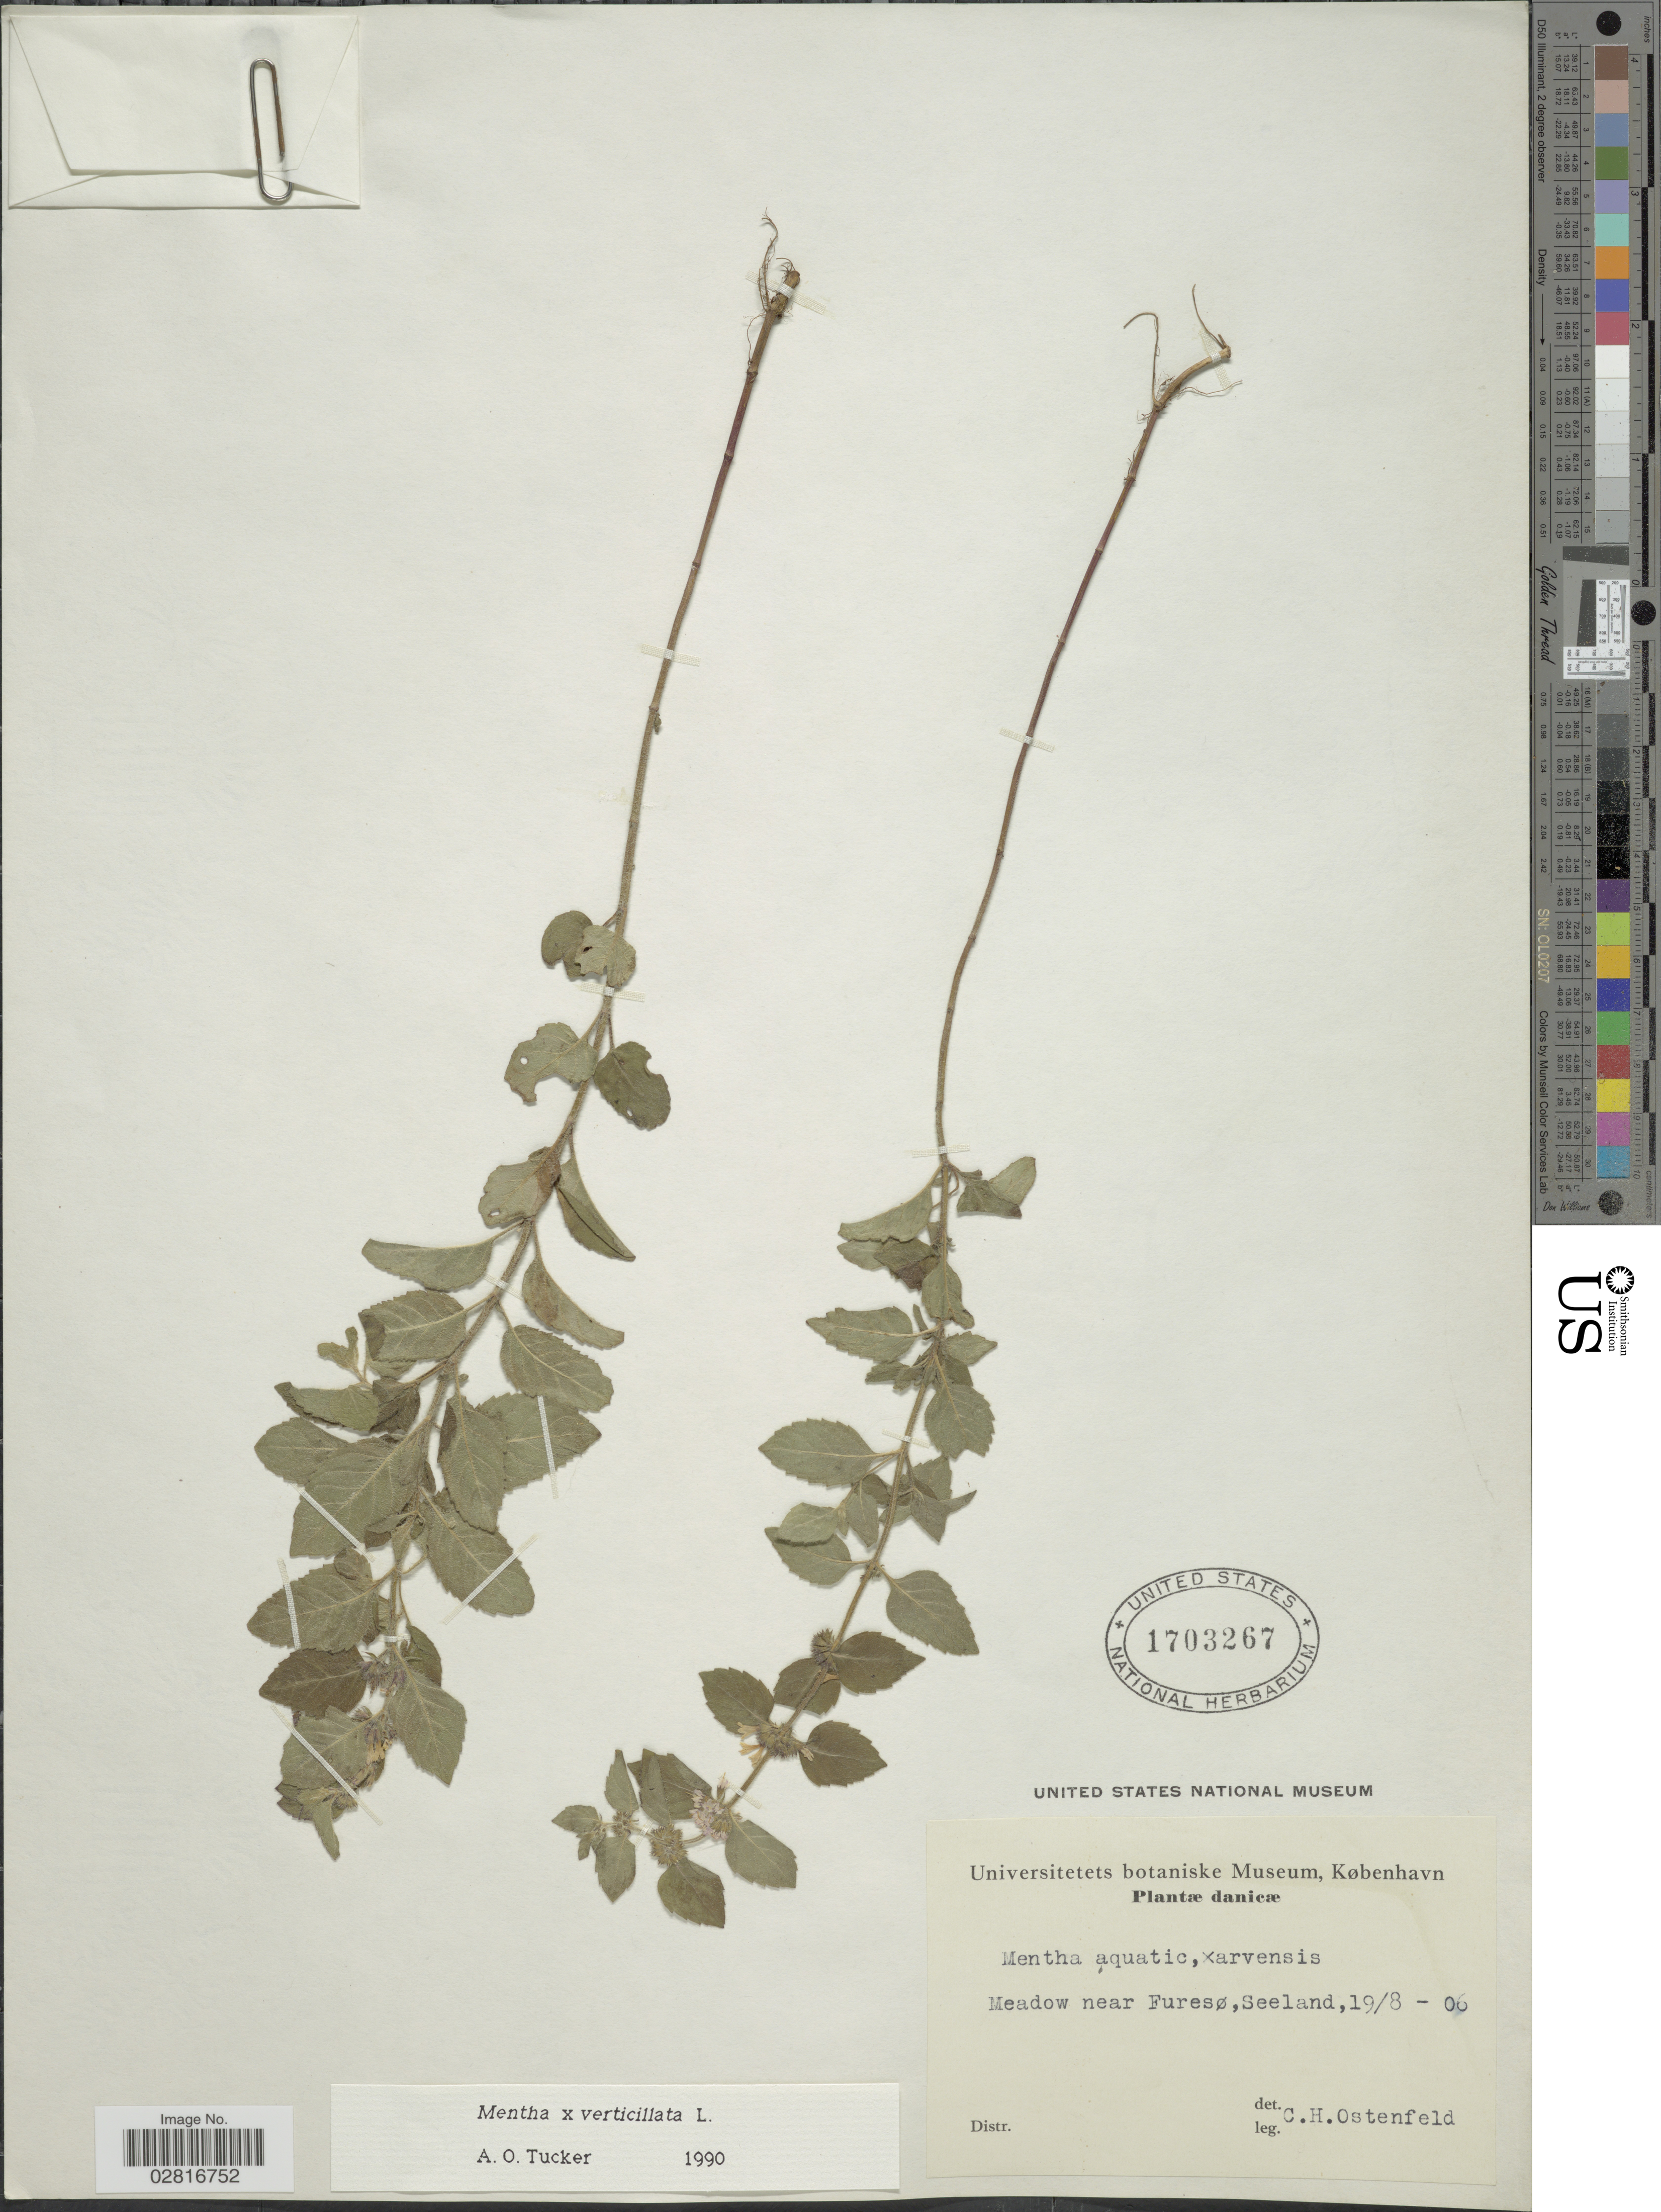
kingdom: Plantae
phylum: Tracheophyta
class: Magnoliopsida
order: Lamiales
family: Lamiaceae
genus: Mentha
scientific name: Mentha x verticillata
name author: L.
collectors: C. Ostenfeld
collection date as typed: Transcribed d/m/y: 19/8/6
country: Denmark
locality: Danicae, Meadow near Furesø, Seeland.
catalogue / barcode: US 1703267